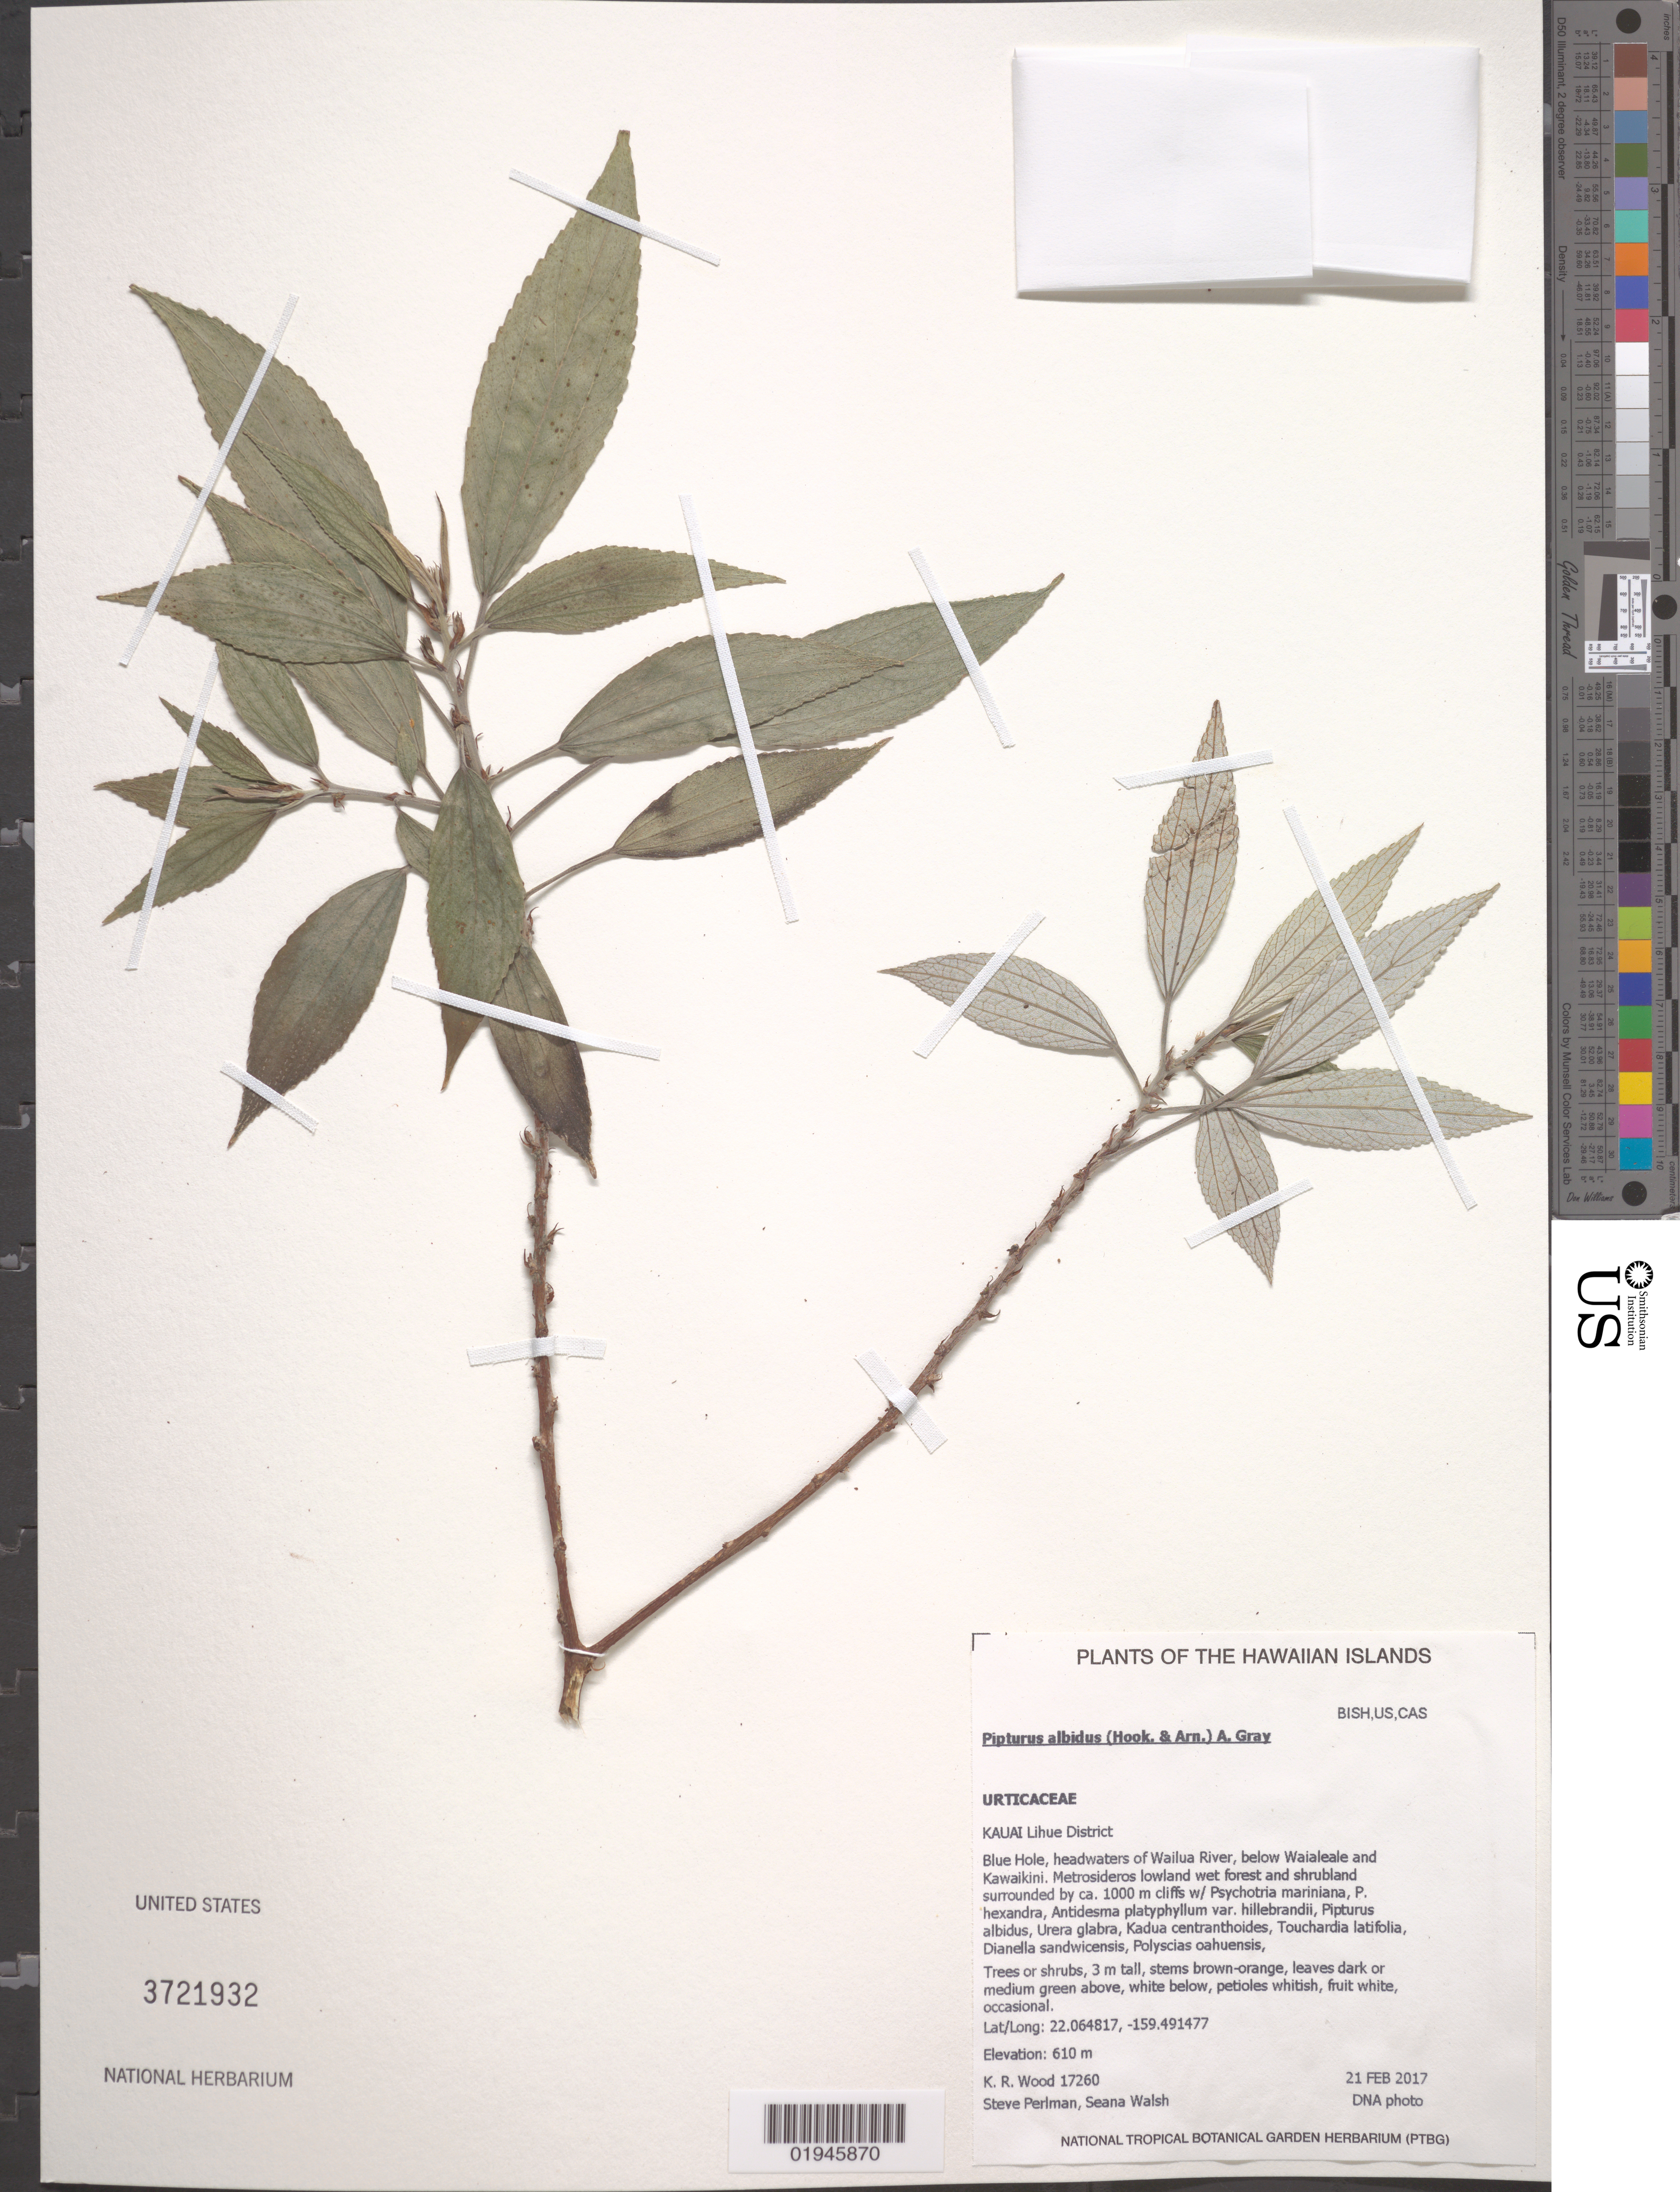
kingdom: Plantae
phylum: Tracheophyta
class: Magnoliopsida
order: Rosales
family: Urticaceae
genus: Pipturus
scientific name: Pipturus albidus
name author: (Hook. & Arn.) A. Gray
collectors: K. R. Wood, S. P. Perlman & S. Walsh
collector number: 17260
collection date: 2017-02-21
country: United States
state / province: Hawaii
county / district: Kauai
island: Kaua'i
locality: Lihue District, Blue Hole, headwaters of Wailua River, below Waialeale and Kawaikini.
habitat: Lowland wet forest and shrubland surrounded by ca. 1000m cliffs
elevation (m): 610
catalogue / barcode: US 3721932